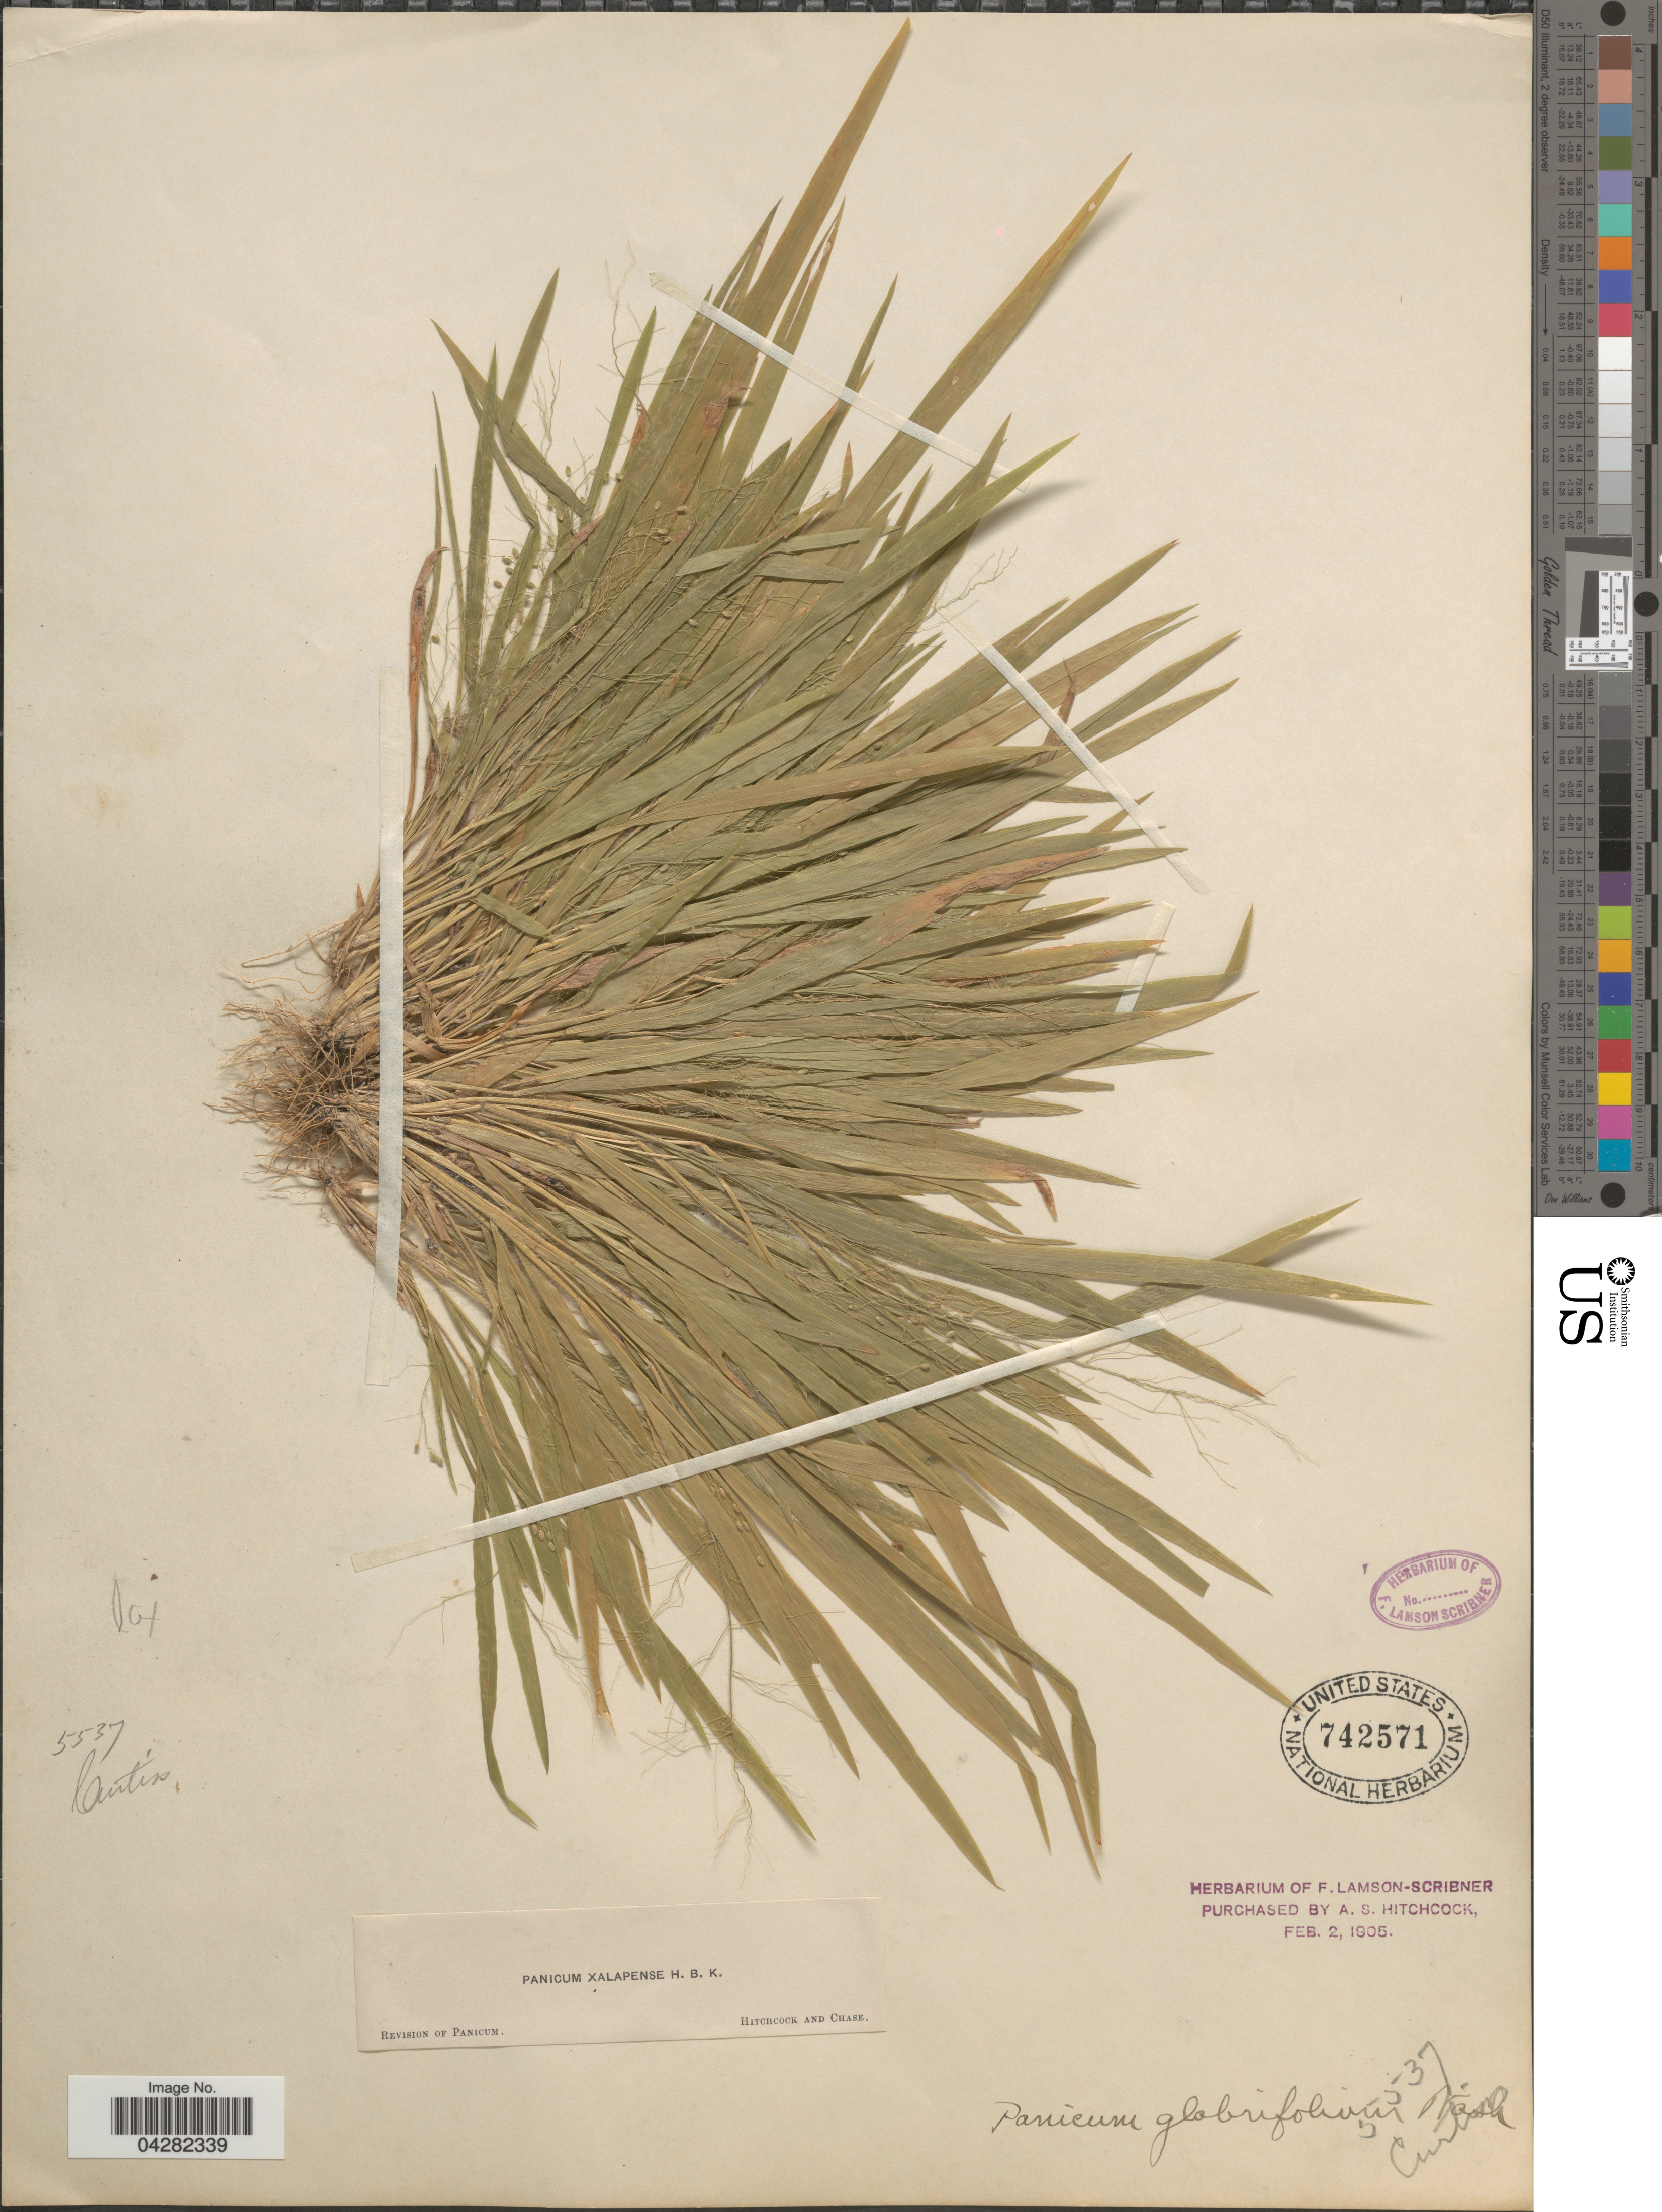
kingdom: Plantae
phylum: Tracheophyta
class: Liliopsida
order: Poales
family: Poaceae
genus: Dichanthelium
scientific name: Dichanthelium laxiflorum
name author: (Lam.) Gould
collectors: -. Curtiss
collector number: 5537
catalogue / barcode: US 742571